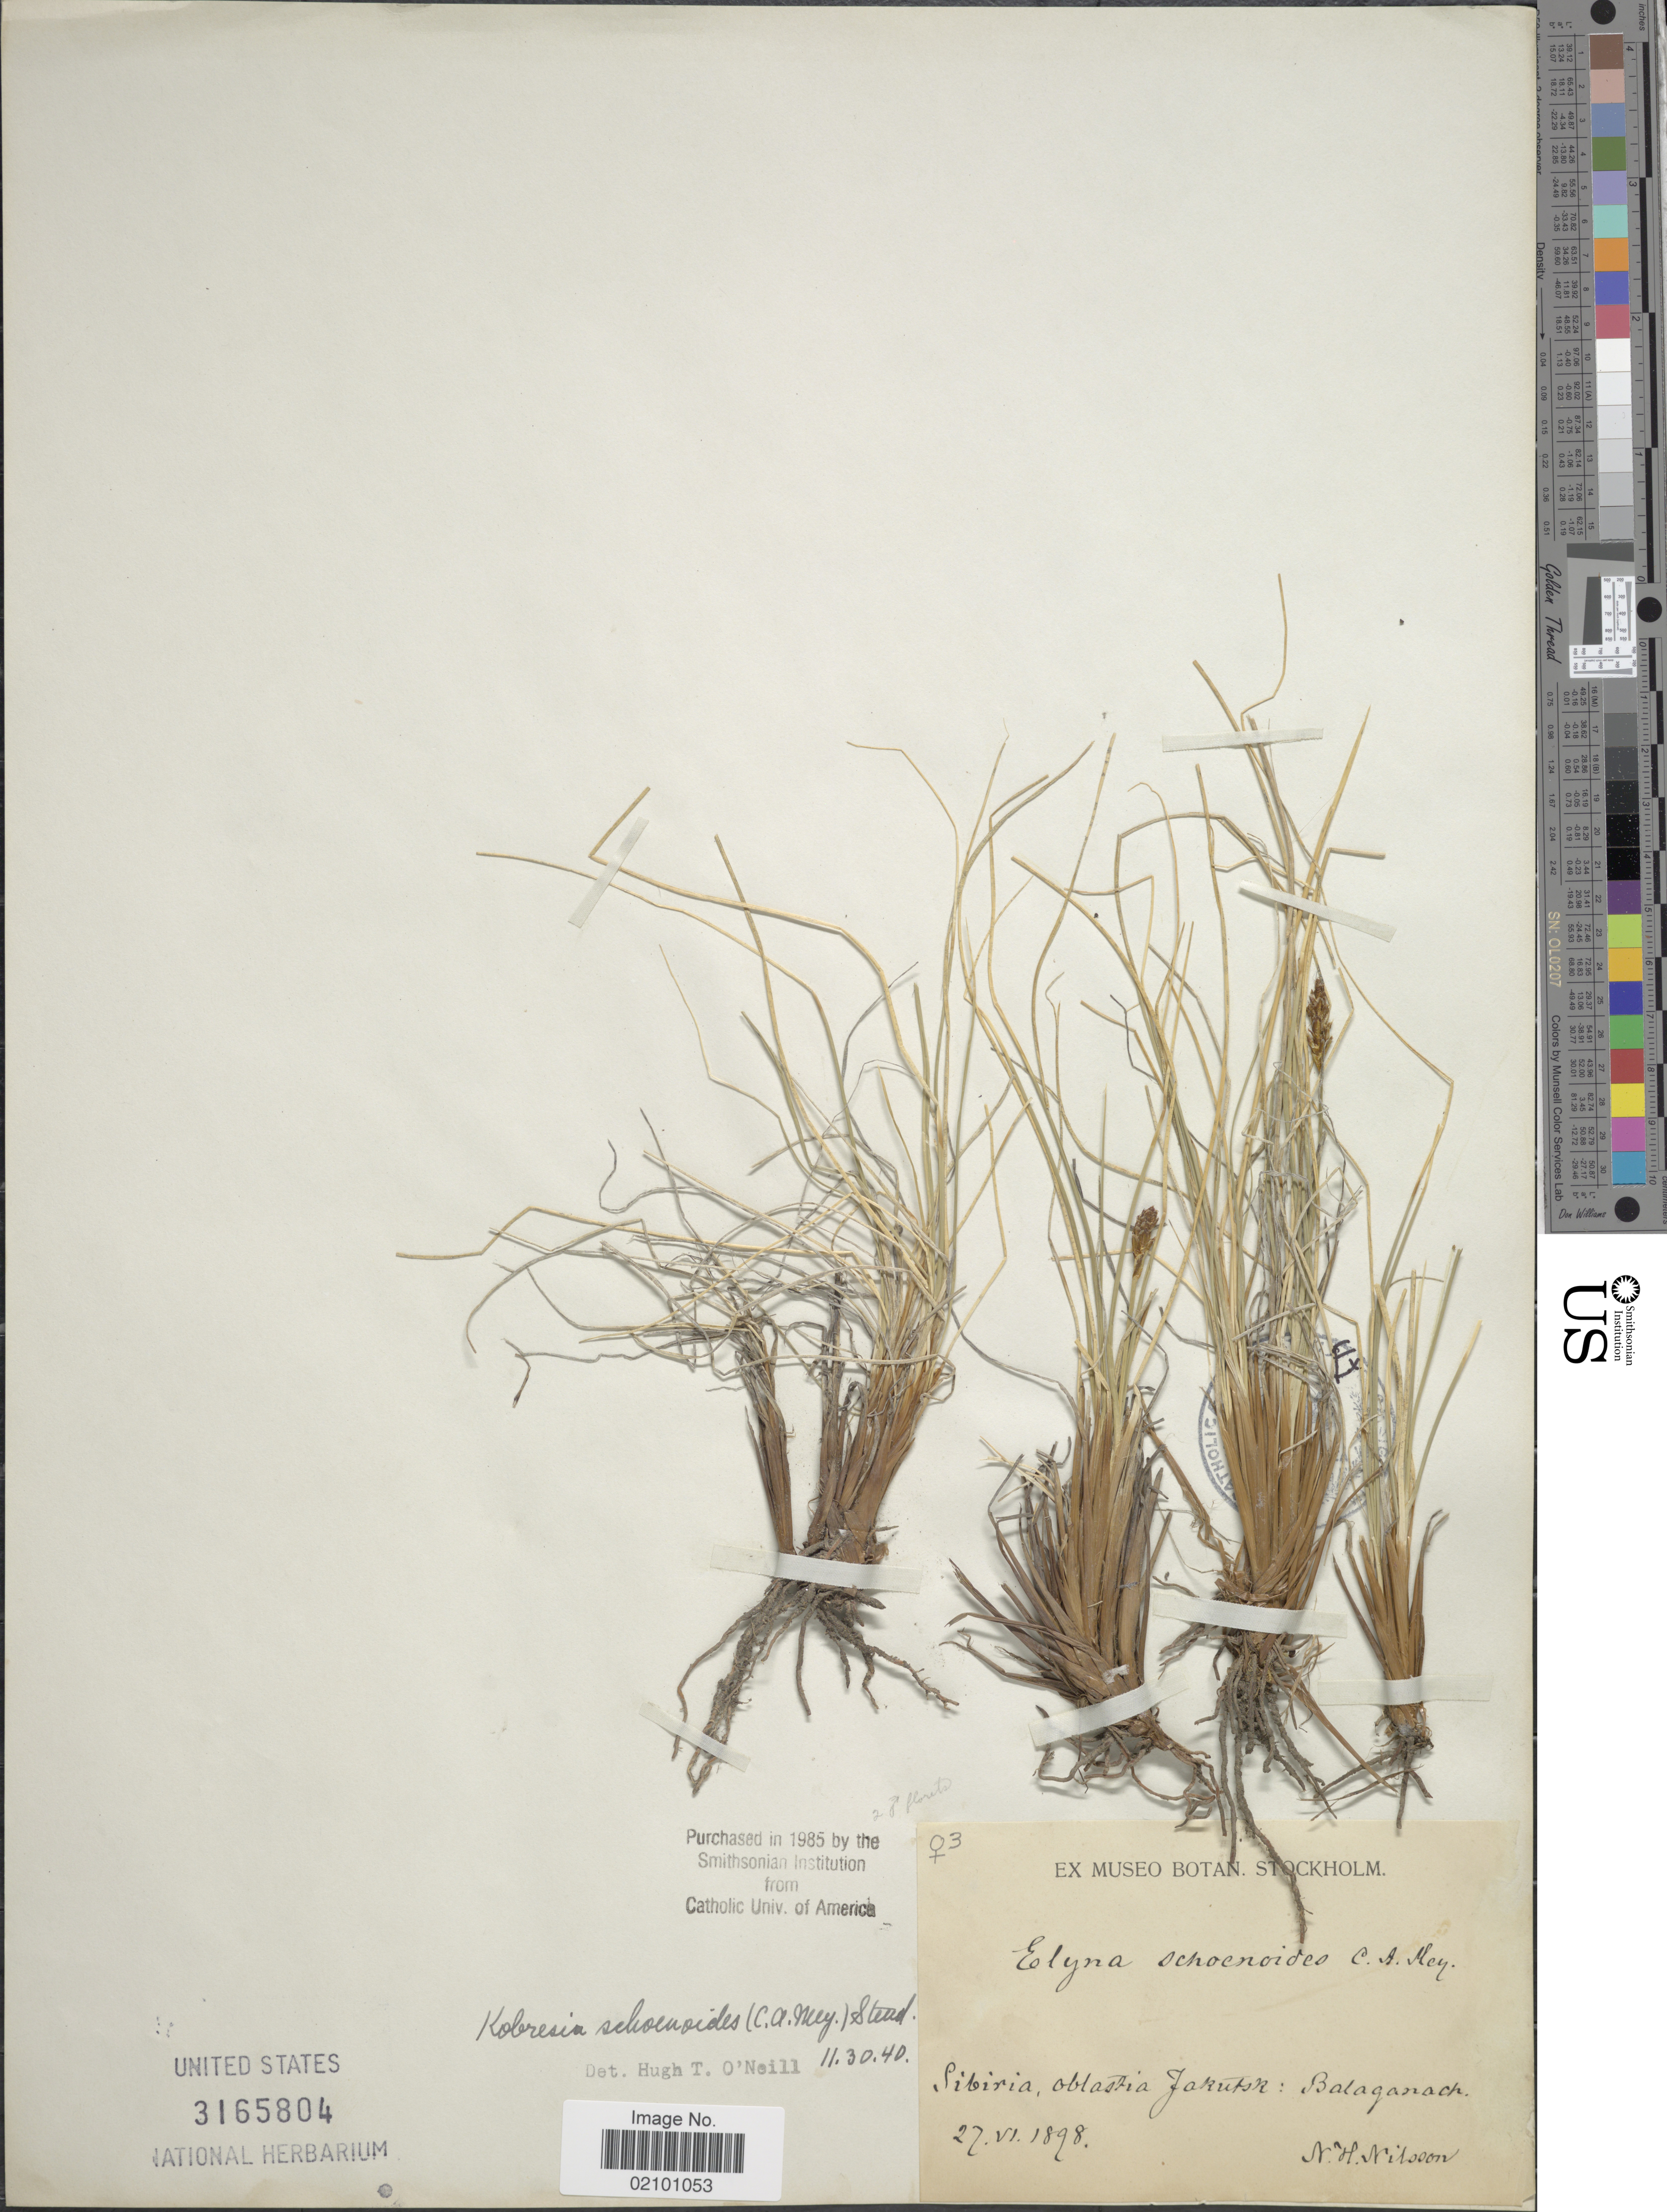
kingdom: Plantae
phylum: Tracheophyta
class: Liliopsida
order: Poales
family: Cyperaceae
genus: Carex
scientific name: Carex deasyi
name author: (C.B. Clarke) O. Yano & S.R. Zhang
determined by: Strong, M. T., (US), Smithsonian Institution - National Museum of Natural History (UNITED STATES)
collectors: N. H. Nilsson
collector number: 3?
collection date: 1898-06-27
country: Russian Federation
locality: Sibiria, Oblastia Jakutsr, Balaganach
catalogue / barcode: US 3165804